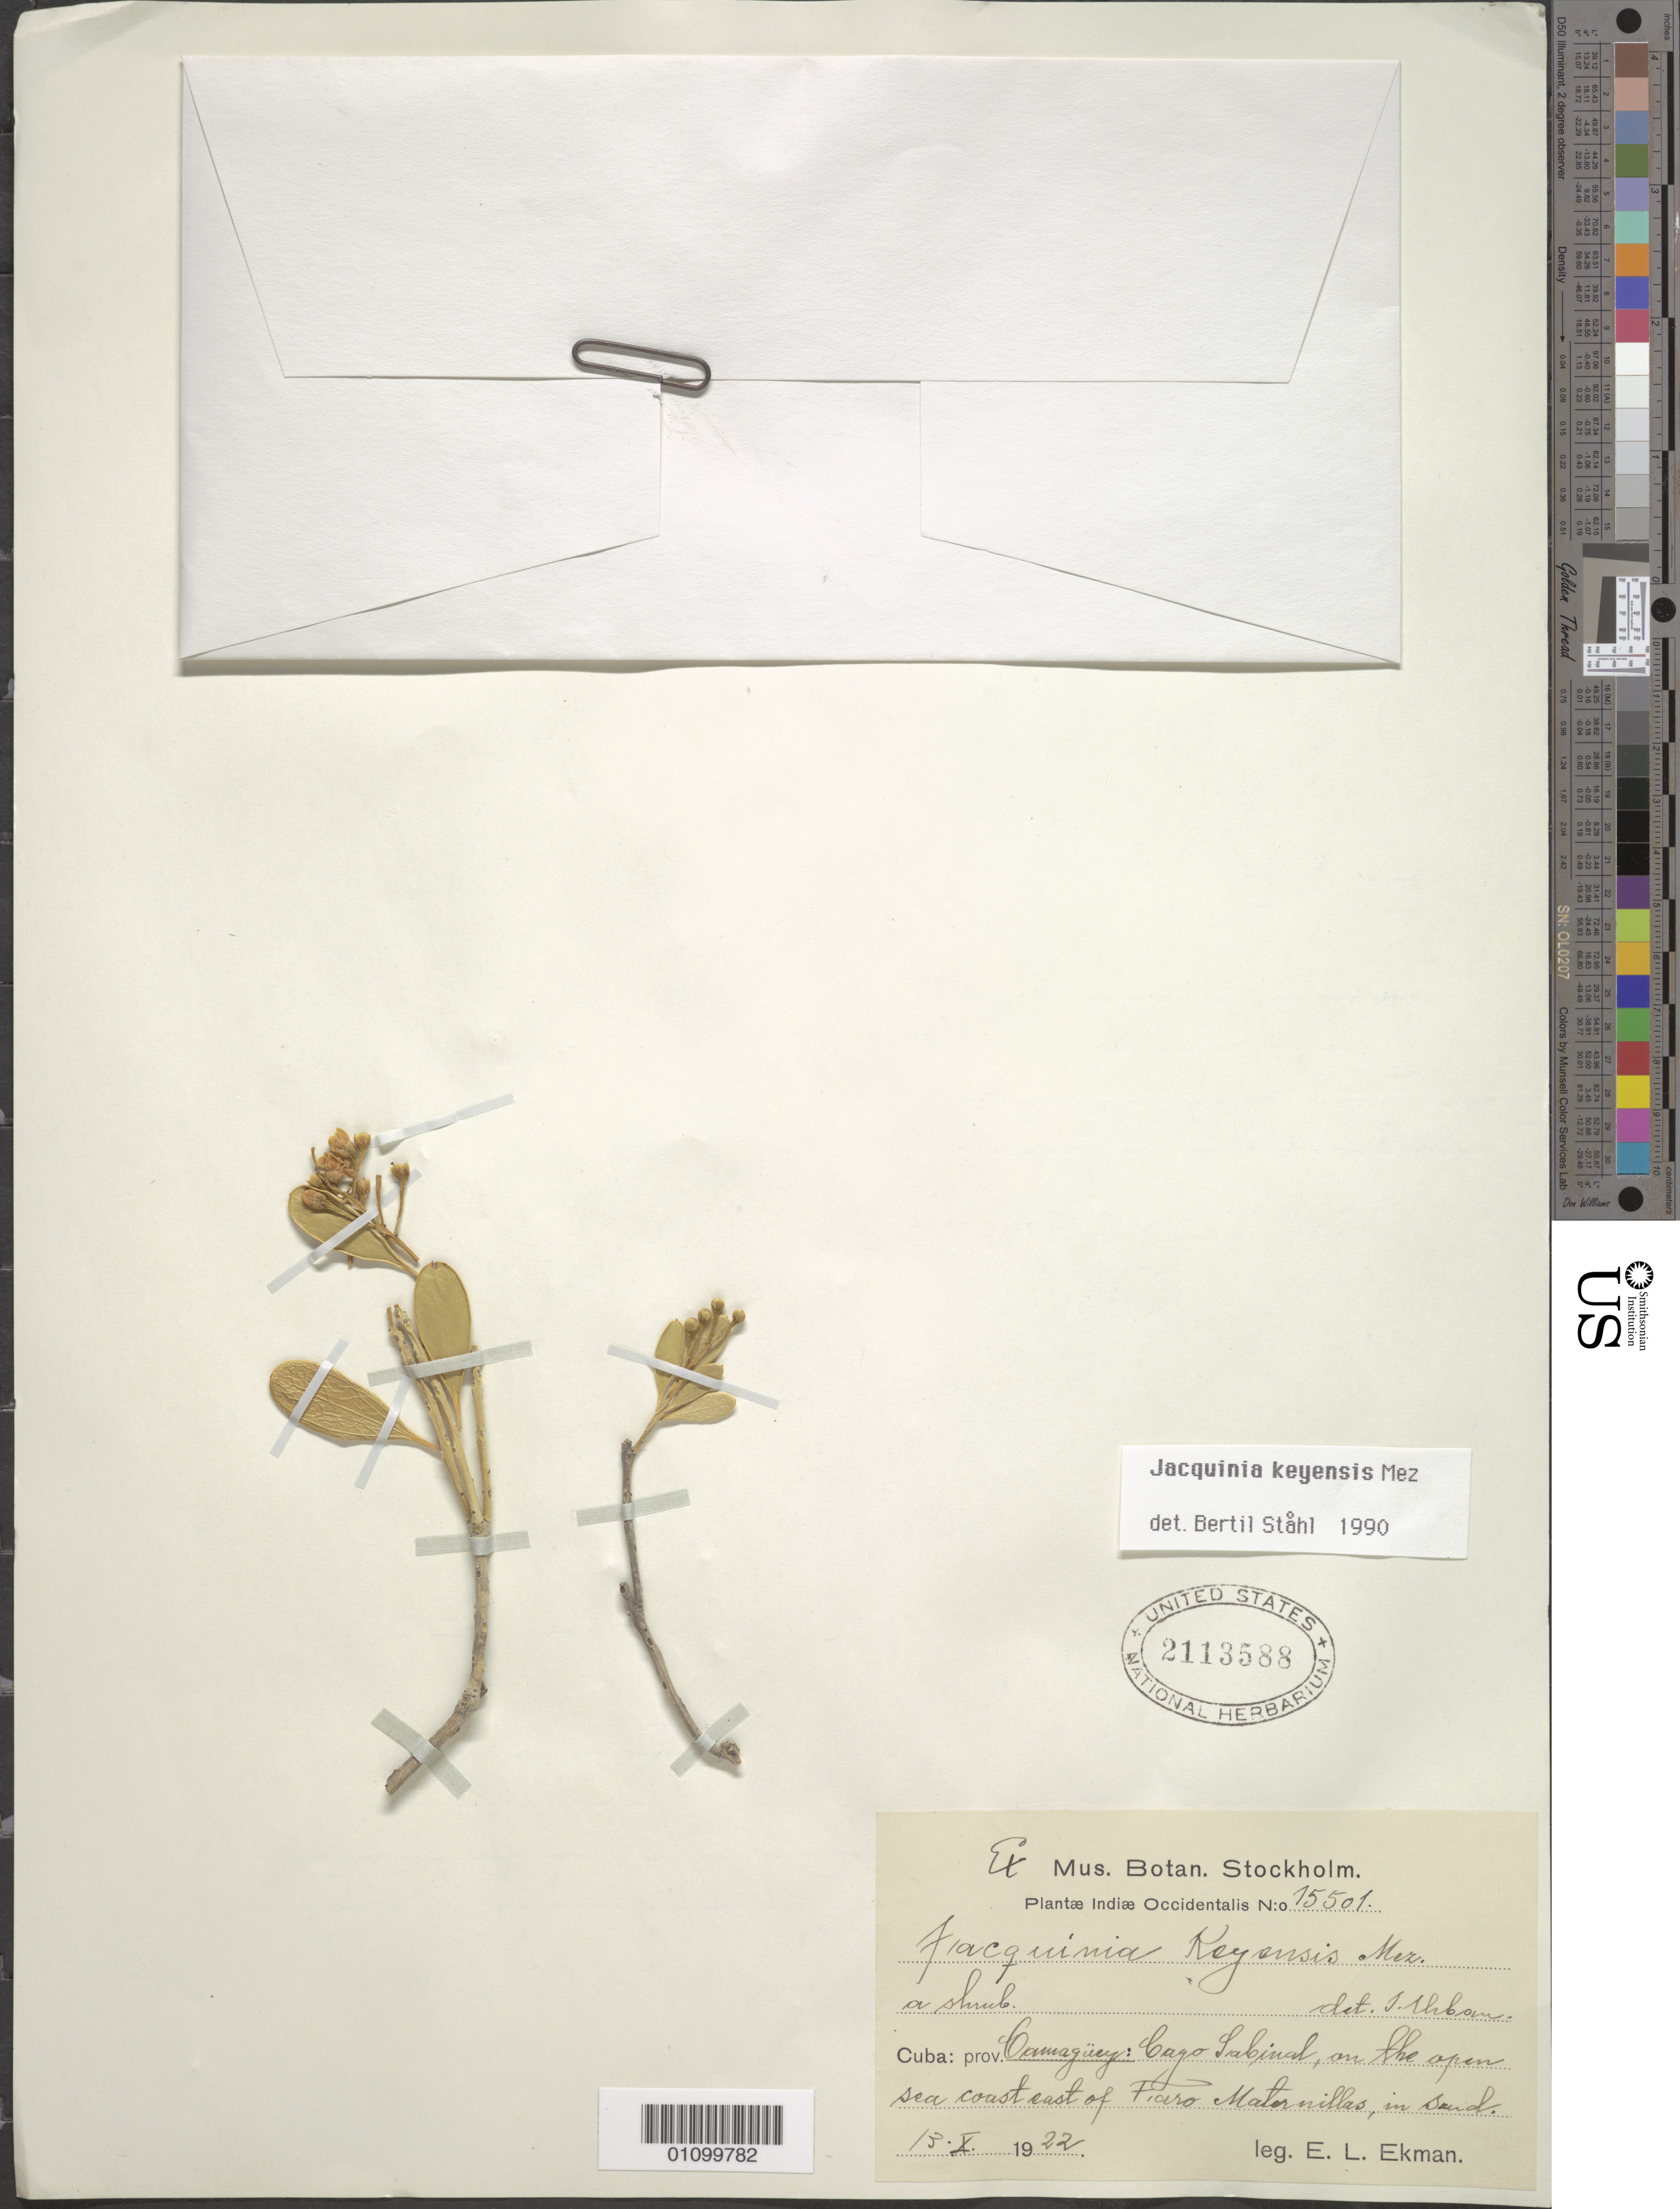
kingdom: Plantae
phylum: Tracheophyta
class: Magnoliopsida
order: Ericales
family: Primulaceae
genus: Jacquinia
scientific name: Jacquinia keyensis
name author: Mez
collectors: E. L. Ekman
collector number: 15501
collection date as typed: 13 Oct 1922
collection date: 1922-10-13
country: Cuba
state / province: Camagüey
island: Cuba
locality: Cago Sabinal, on the open sea coast E of Fiaro Maernillas, in sand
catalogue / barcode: US 2113588